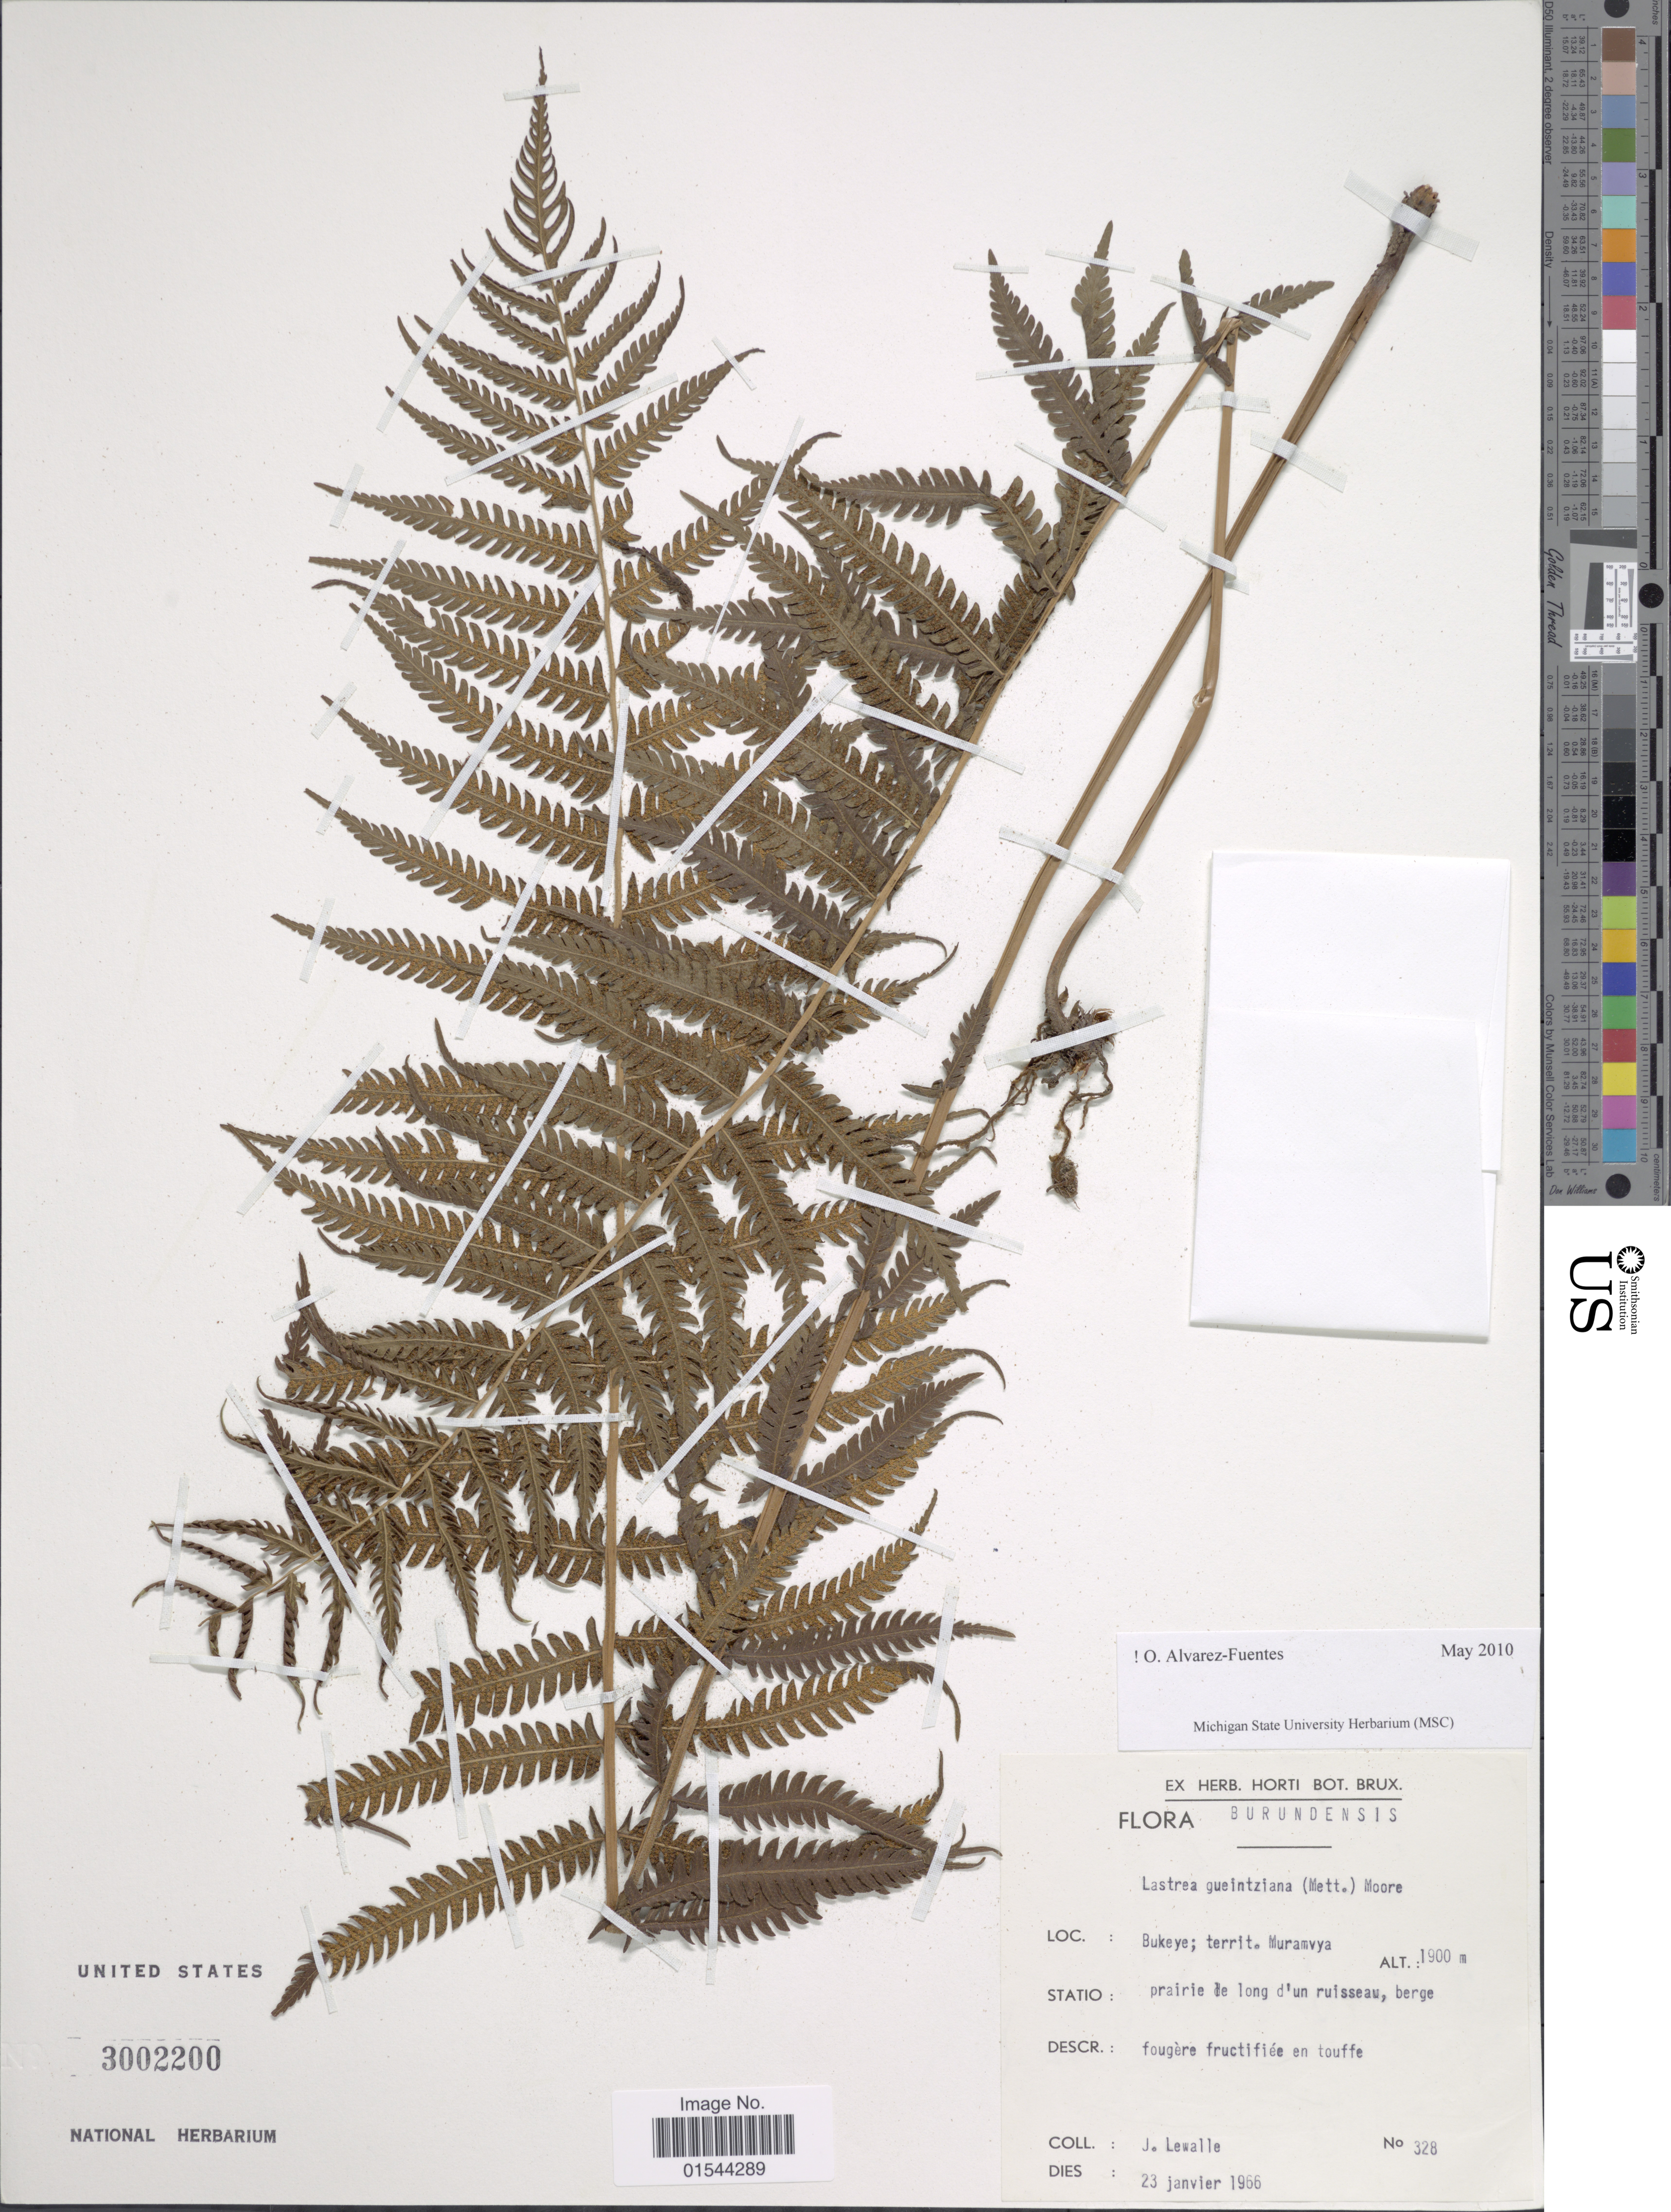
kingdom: Plantae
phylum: Tracheophyta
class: Polypodiopsida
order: Polypodiales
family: Thelypteridaceae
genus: Christella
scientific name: Christella gueinziana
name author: (Mett.) Holttum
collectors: J. Lewalle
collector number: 328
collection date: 1966-01-23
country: Burundi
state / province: Muramvya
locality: Burundensis, Bukeye; territ. Muramvya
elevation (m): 1900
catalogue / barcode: US 3002200